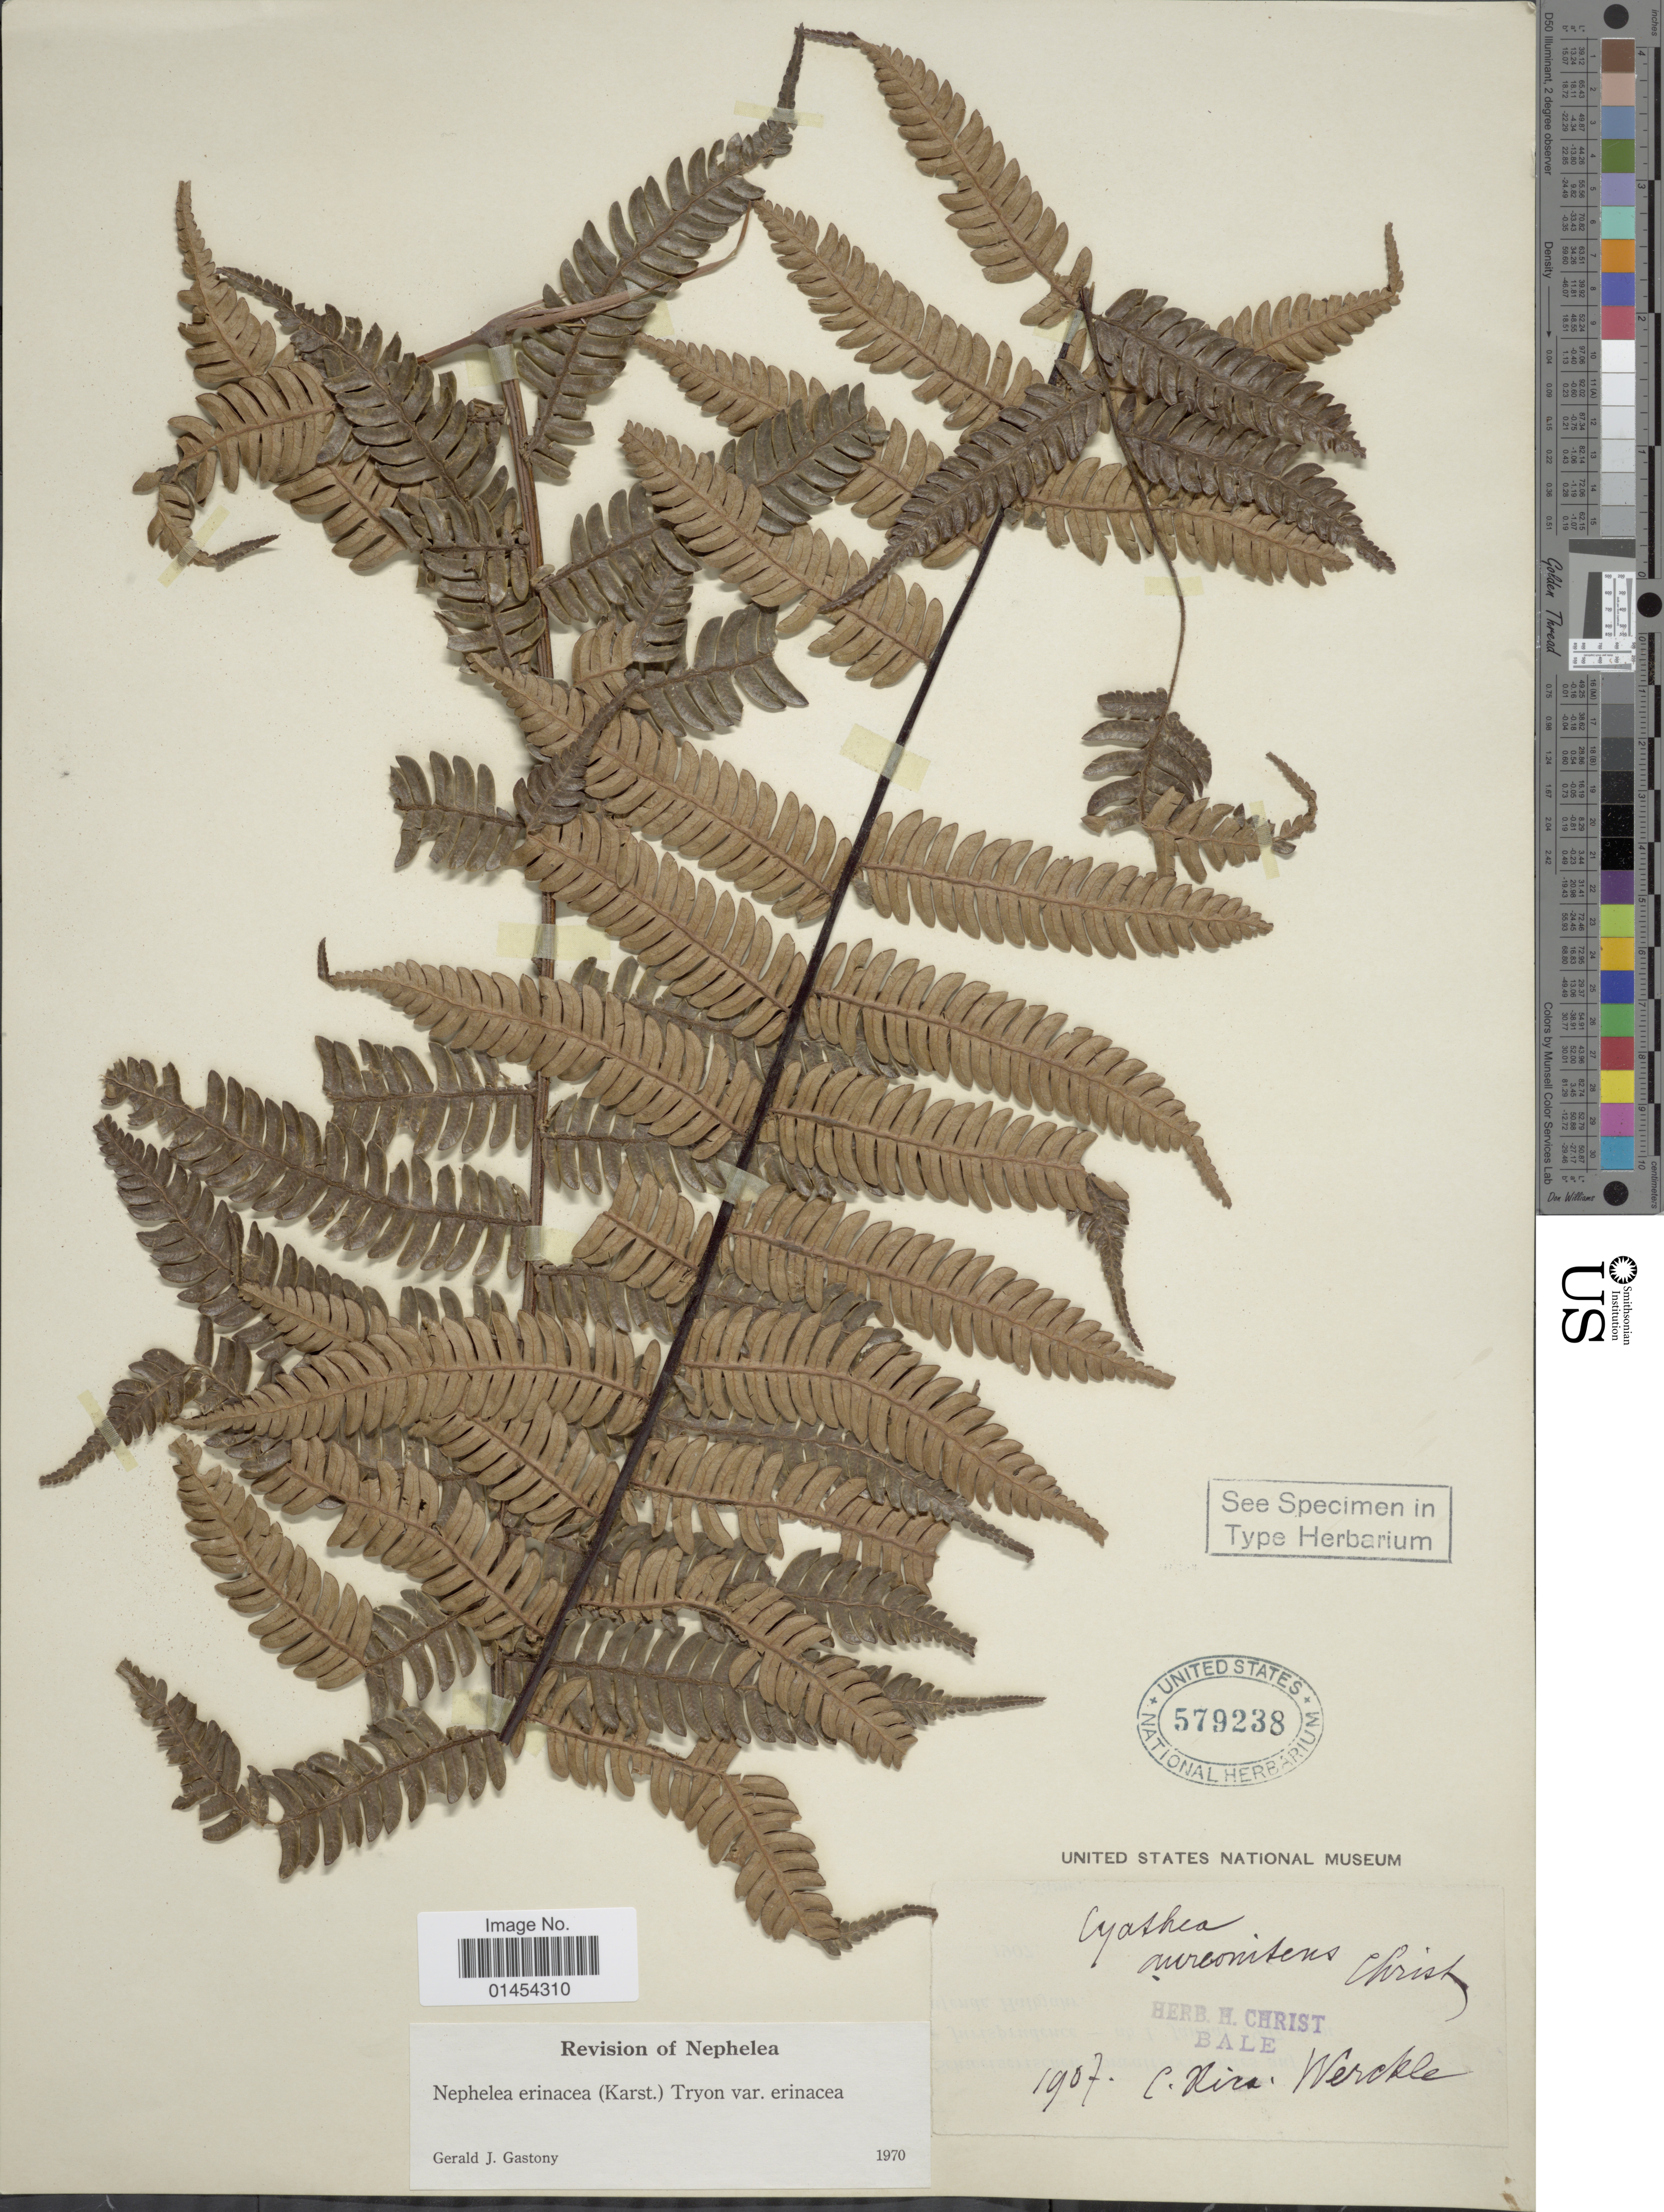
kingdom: Plantae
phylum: Tracheophyta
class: Polypodiopsida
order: Cyatheales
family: Cyatheaceae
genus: Alsophila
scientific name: Alsophila erinacea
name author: (H. Karst.) D.S. Conant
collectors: Werckle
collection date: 1907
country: Costa Rica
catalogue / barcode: US 579238